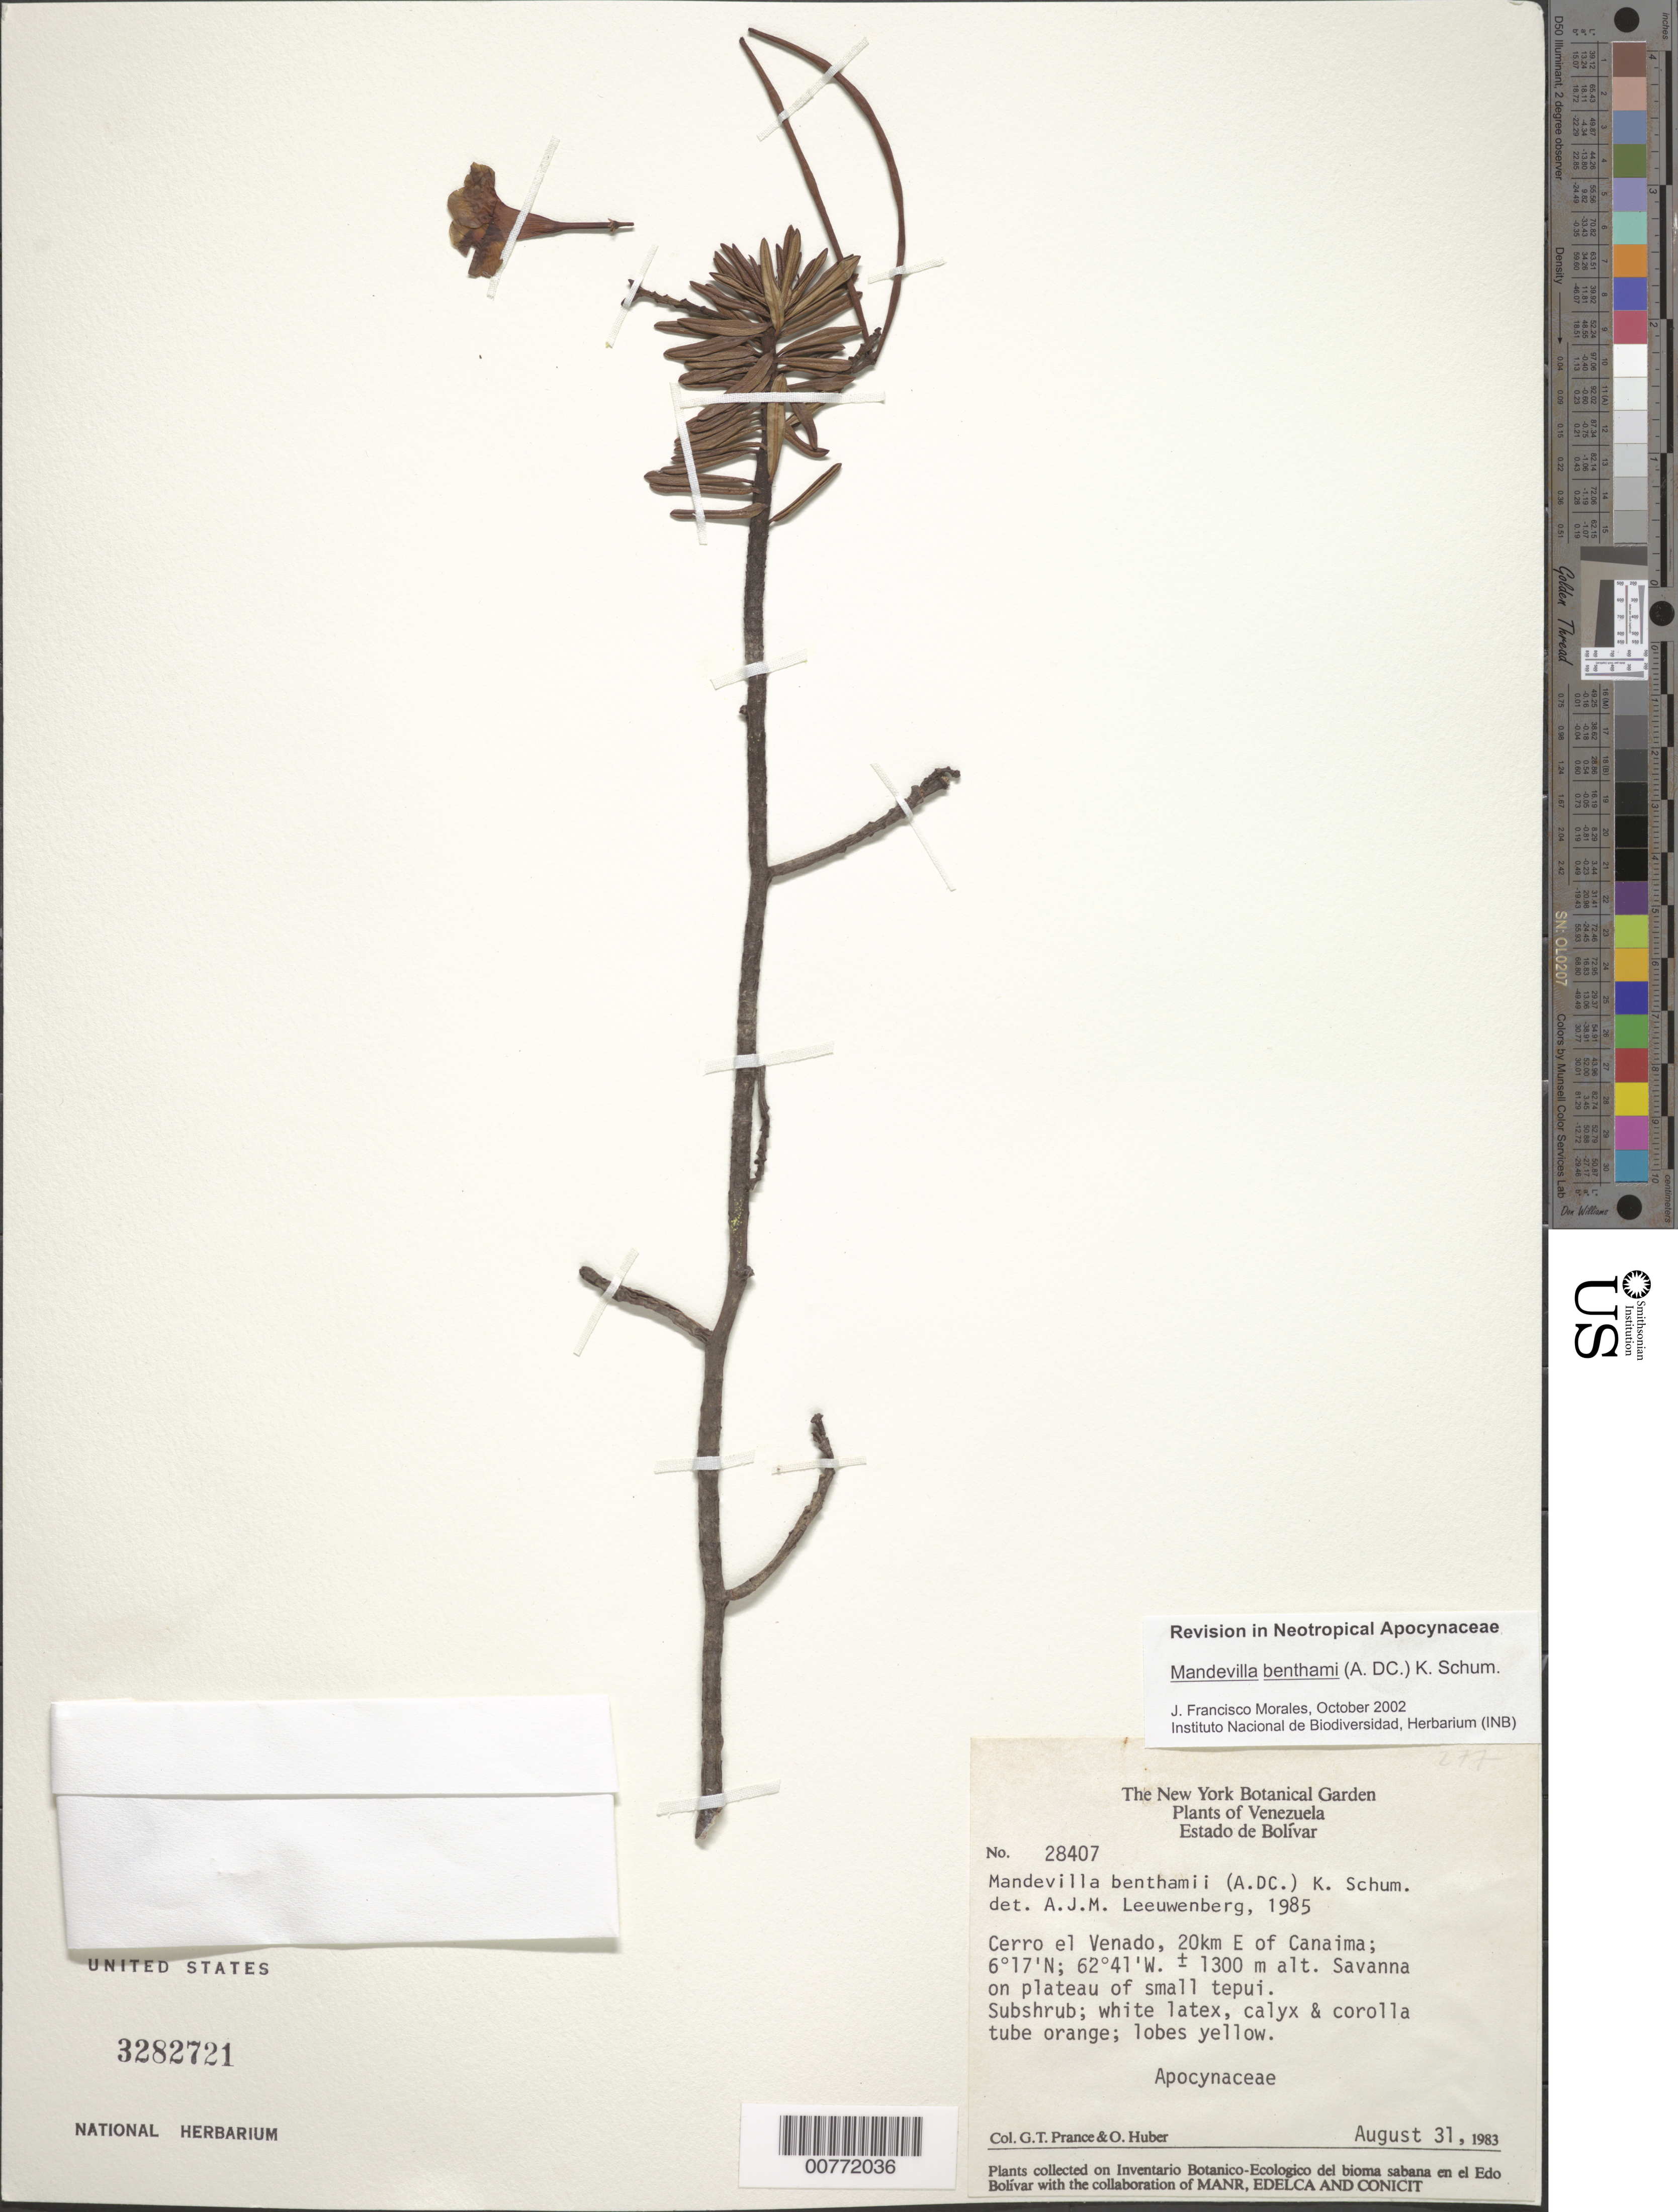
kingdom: Plantae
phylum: Tracheophyta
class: Magnoliopsida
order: Gentianales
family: Apocynaceae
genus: Mandevilla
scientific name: Mandevilla benthamii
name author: (A. DC.) K. Schum.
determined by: Morales, J. F.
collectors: G. T. Prance & O. Huber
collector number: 28407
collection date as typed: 31-Aug-83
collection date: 1983-08-31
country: Venezuela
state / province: Bolívar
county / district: Piar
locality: Cerro el Venado, 20 km E of Canaima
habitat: Savanna on plateau of small tepui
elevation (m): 1300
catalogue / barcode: US 3282721